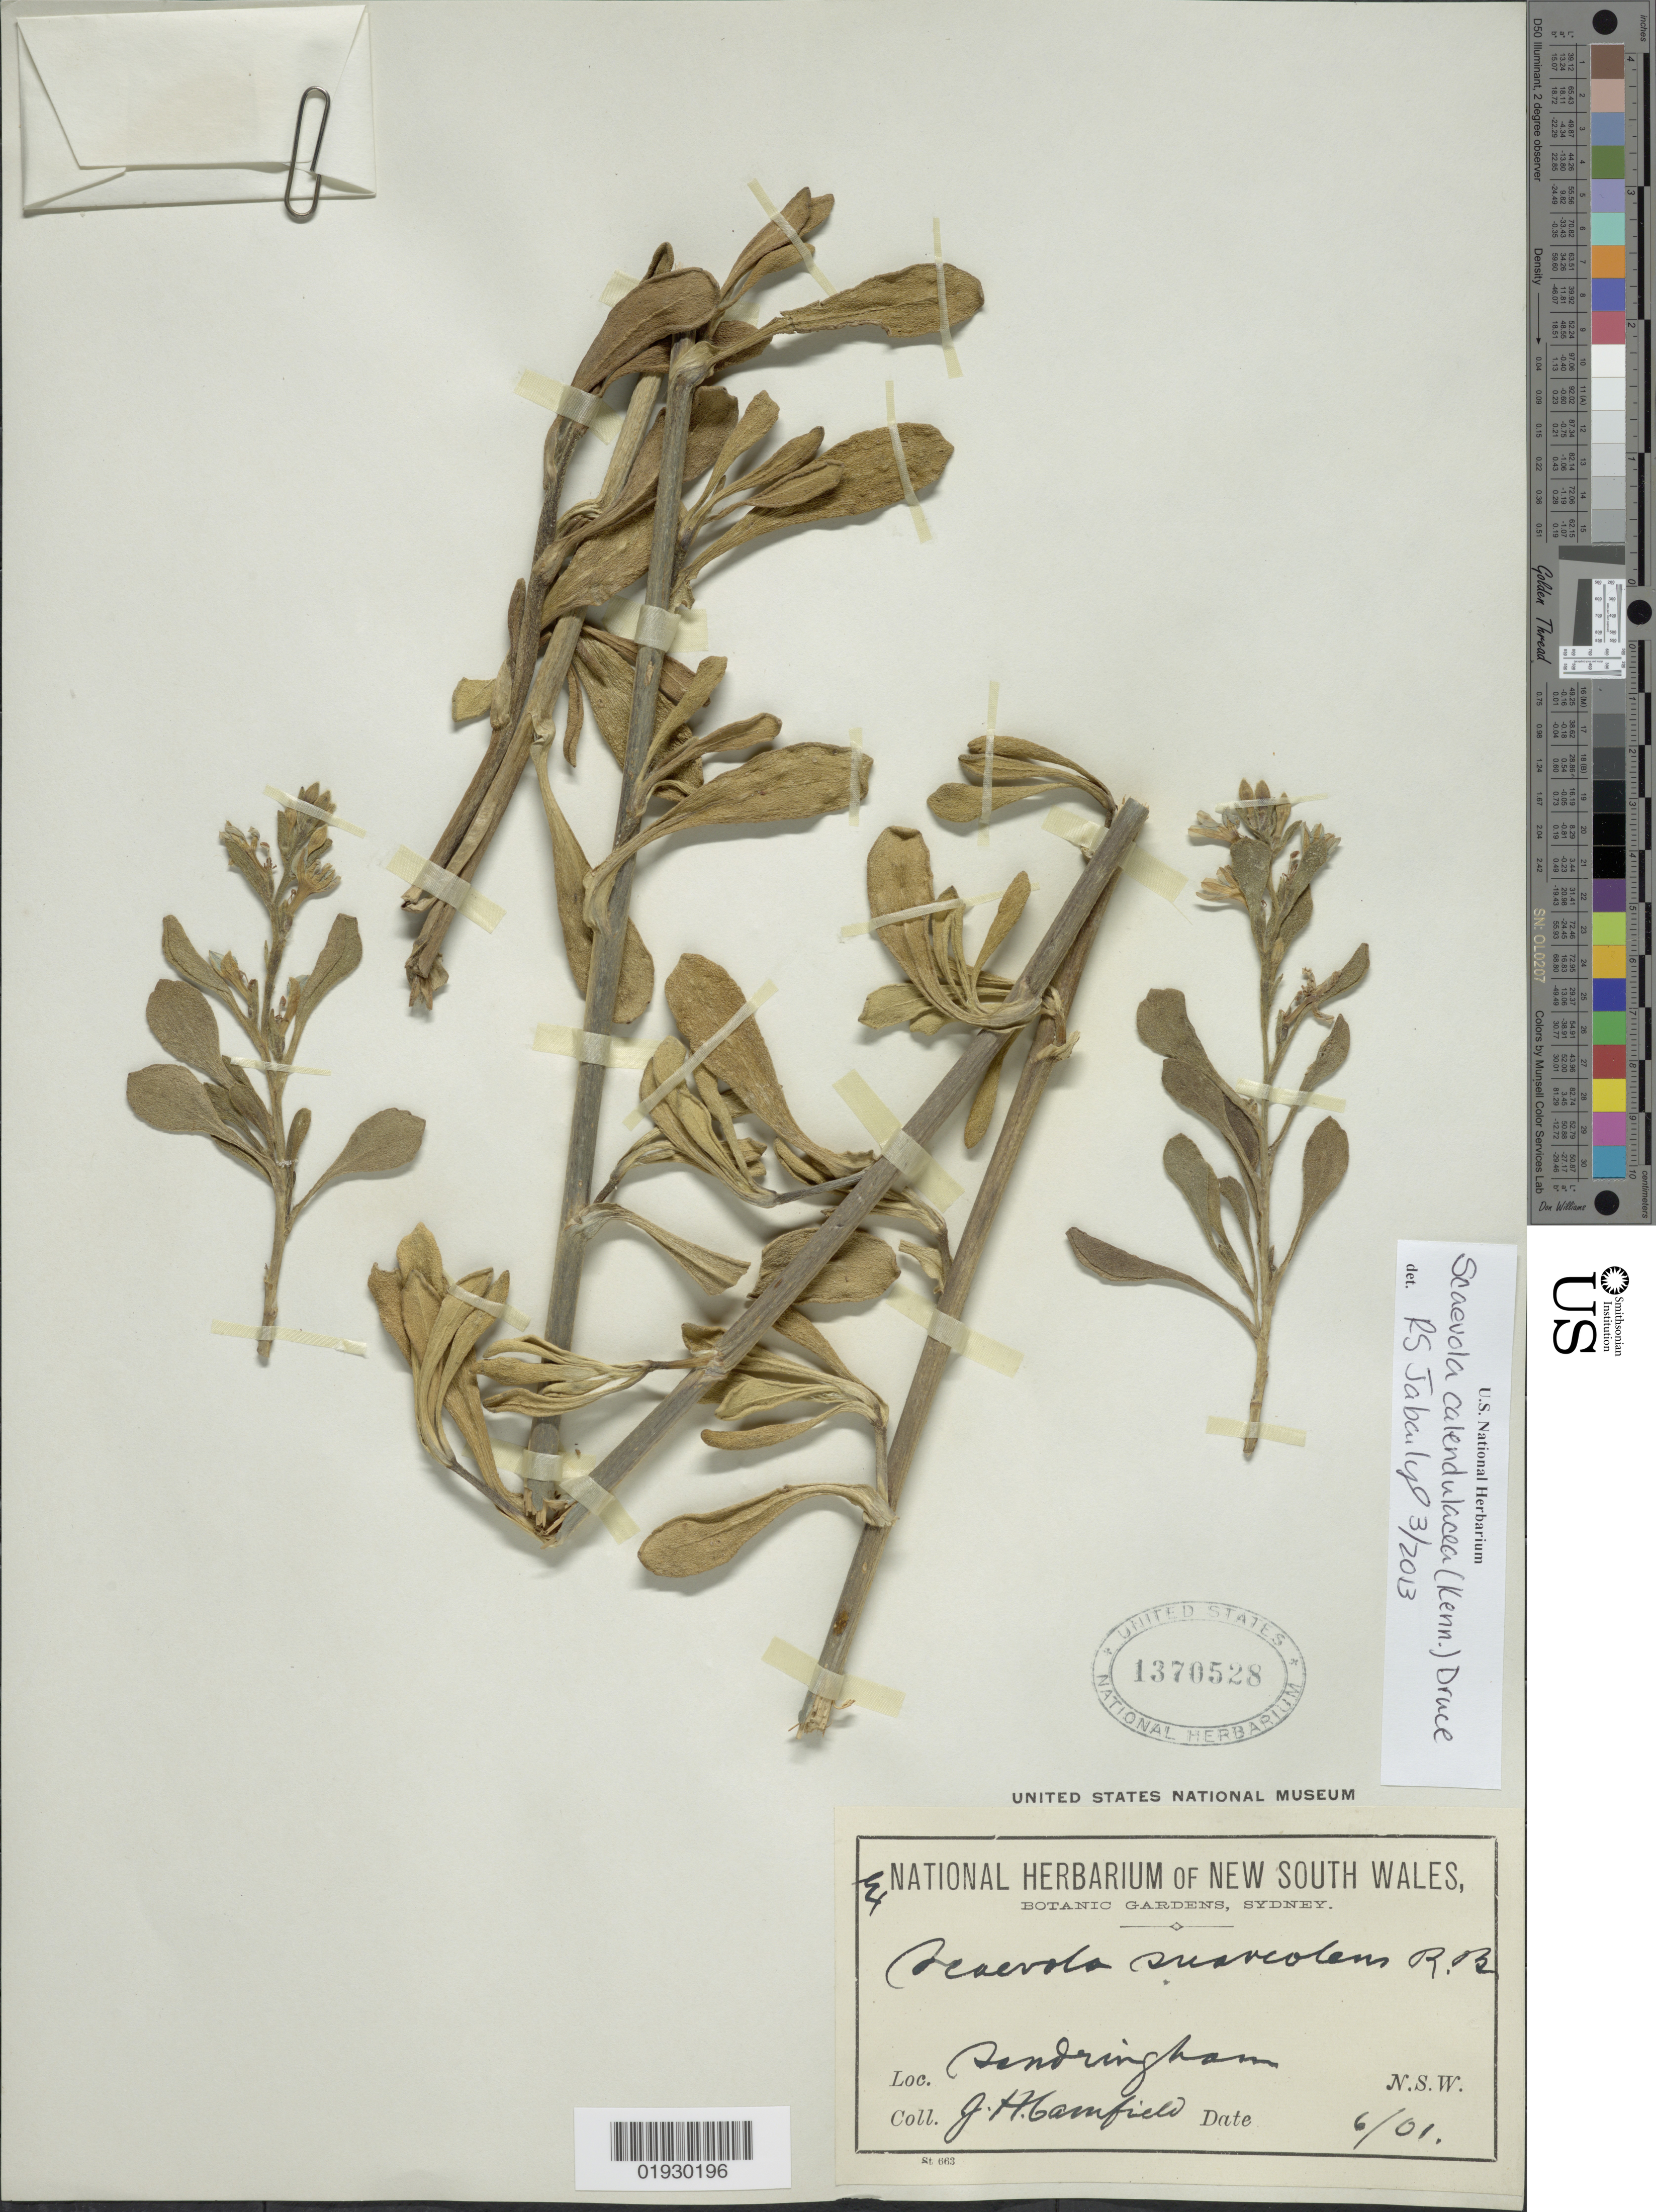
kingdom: Plantae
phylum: Tracheophyta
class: Magnoliopsida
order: Asterales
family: Goodeniaceae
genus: Scaevola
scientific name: Scaevola calendulacea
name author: Druce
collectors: J. Camfield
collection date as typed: Transcribed d/m/y: /6/1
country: Australia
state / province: New South Wales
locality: Sandringham. N.S.W.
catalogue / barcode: US 1370528